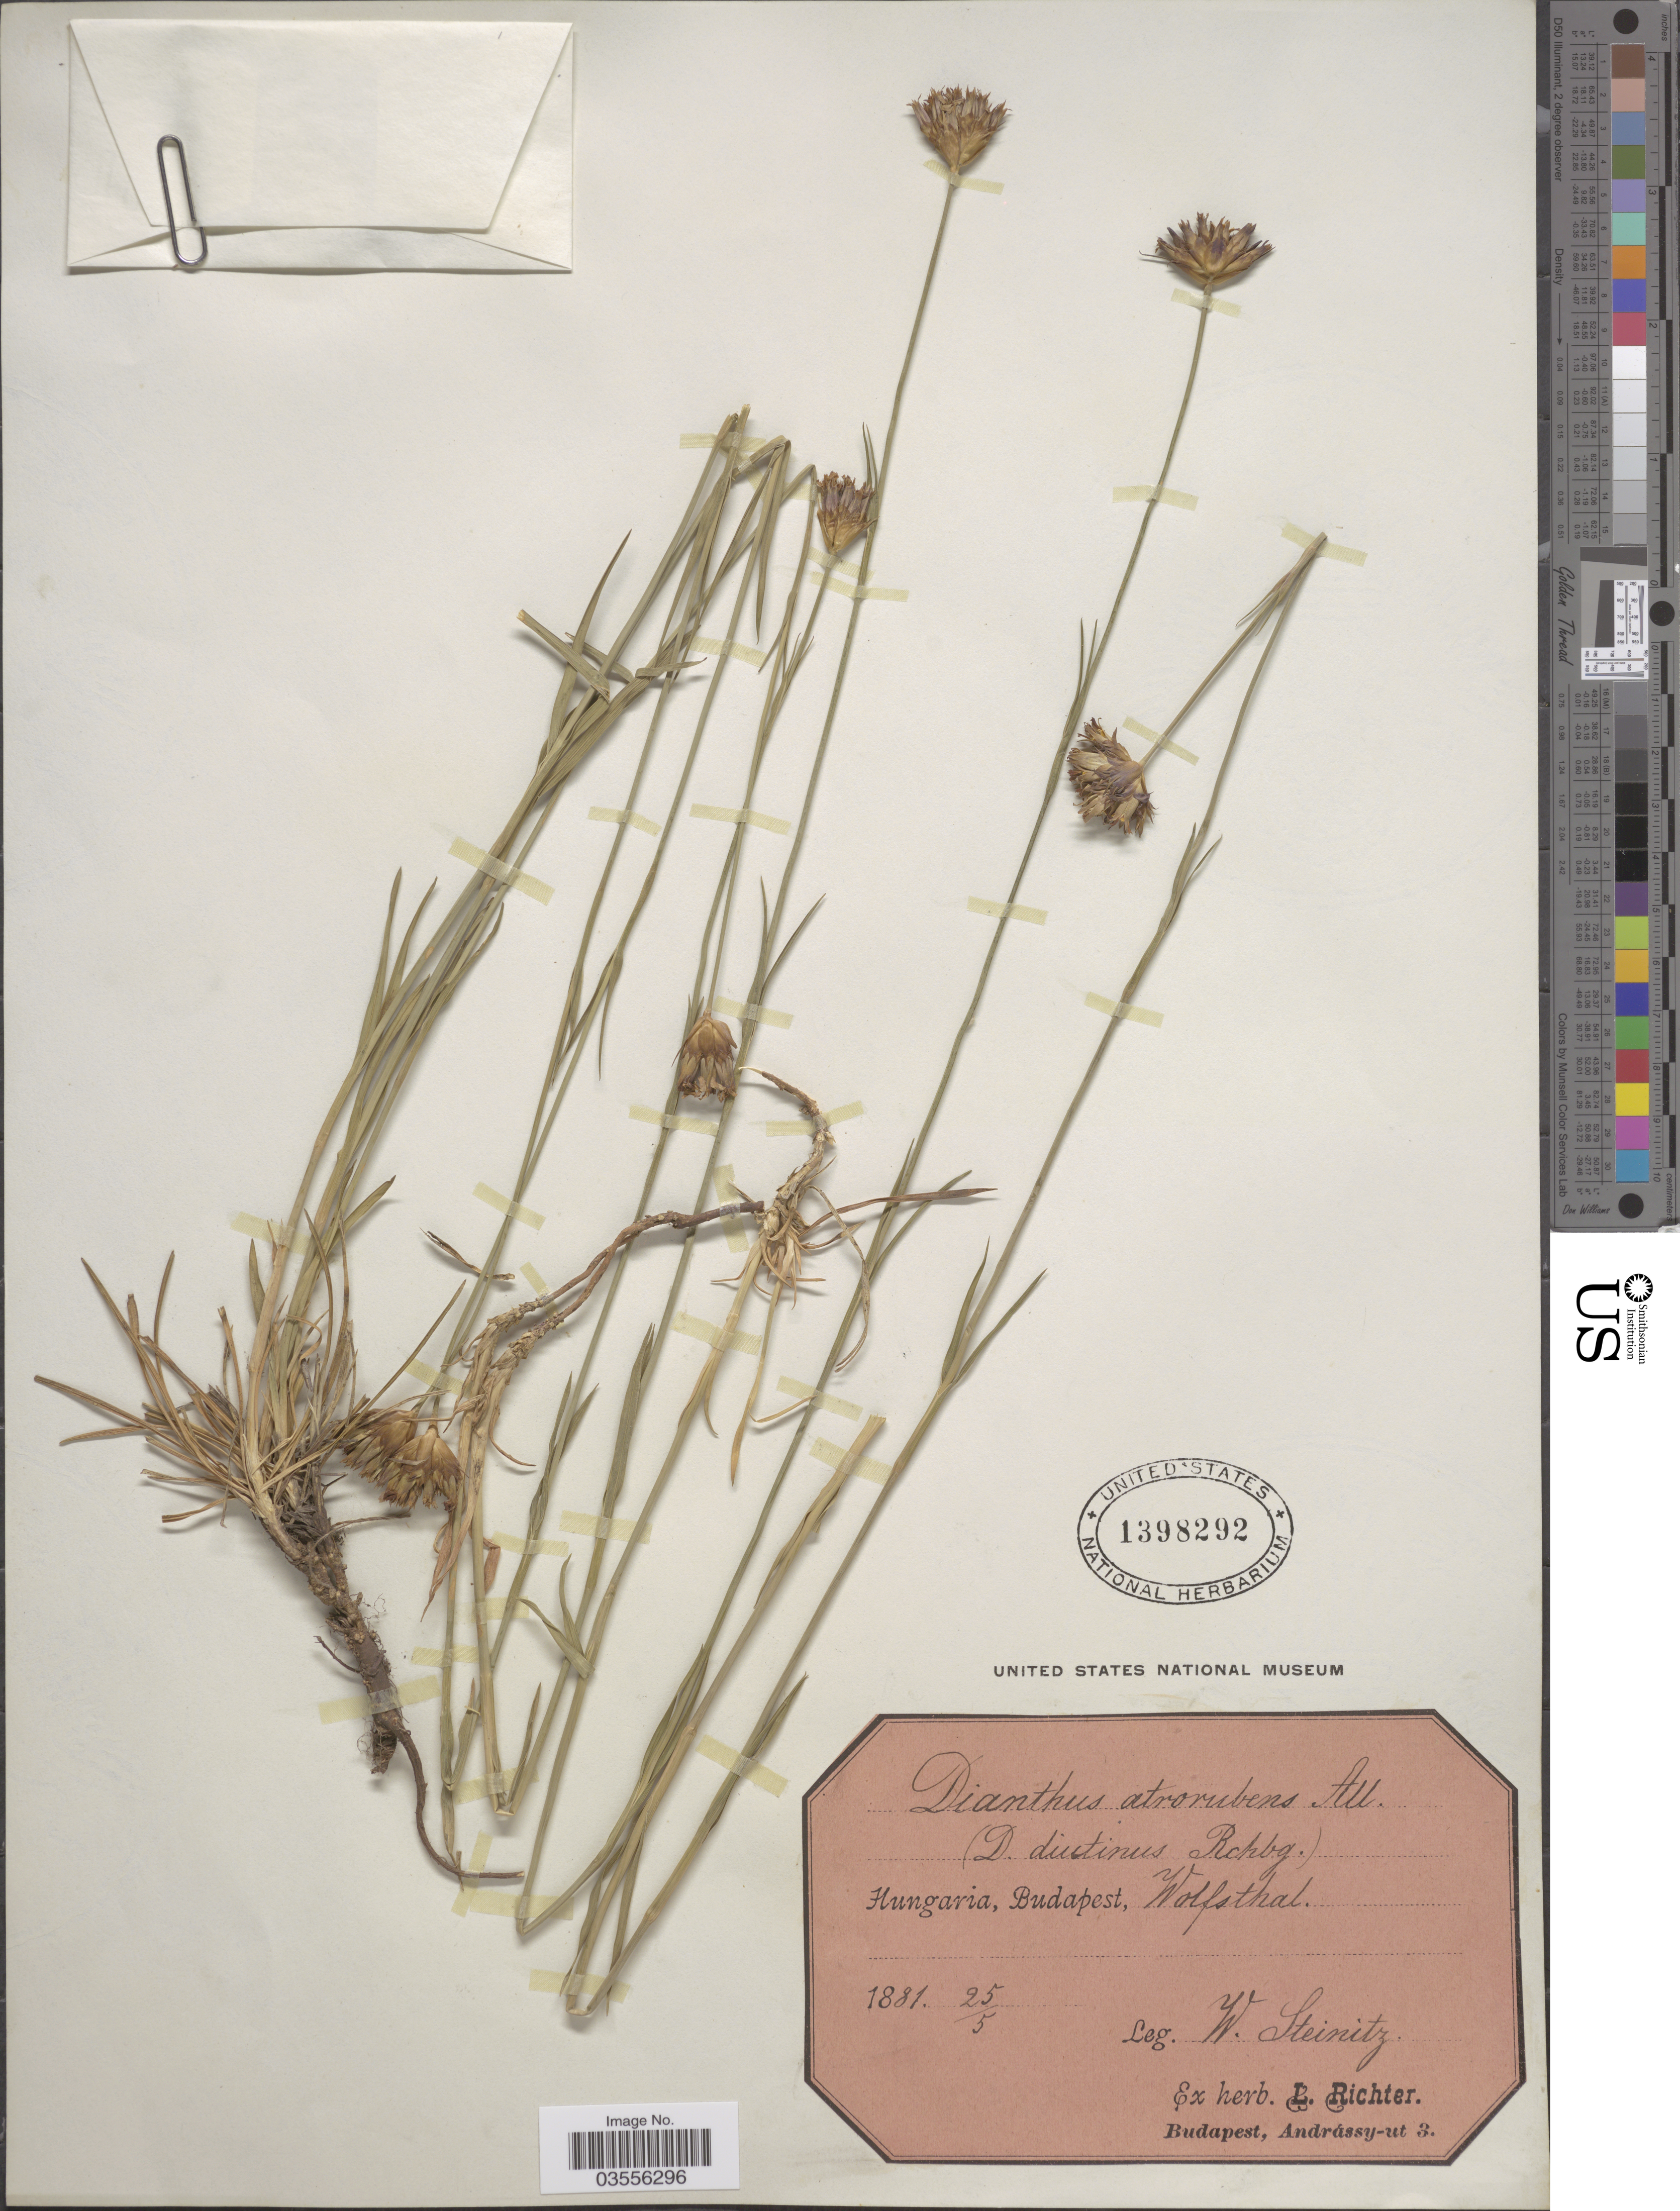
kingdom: Plantae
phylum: Tracheophyta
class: Magnoliopsida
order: Caryophyllales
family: Caryophyllaceae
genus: Dianthus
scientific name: Dianthus atrorubens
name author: All.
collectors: W. Steinitz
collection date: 1881-05-25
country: Hungary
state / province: Budapest, Capital District of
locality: Wolfsthal.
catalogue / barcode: US 1398292